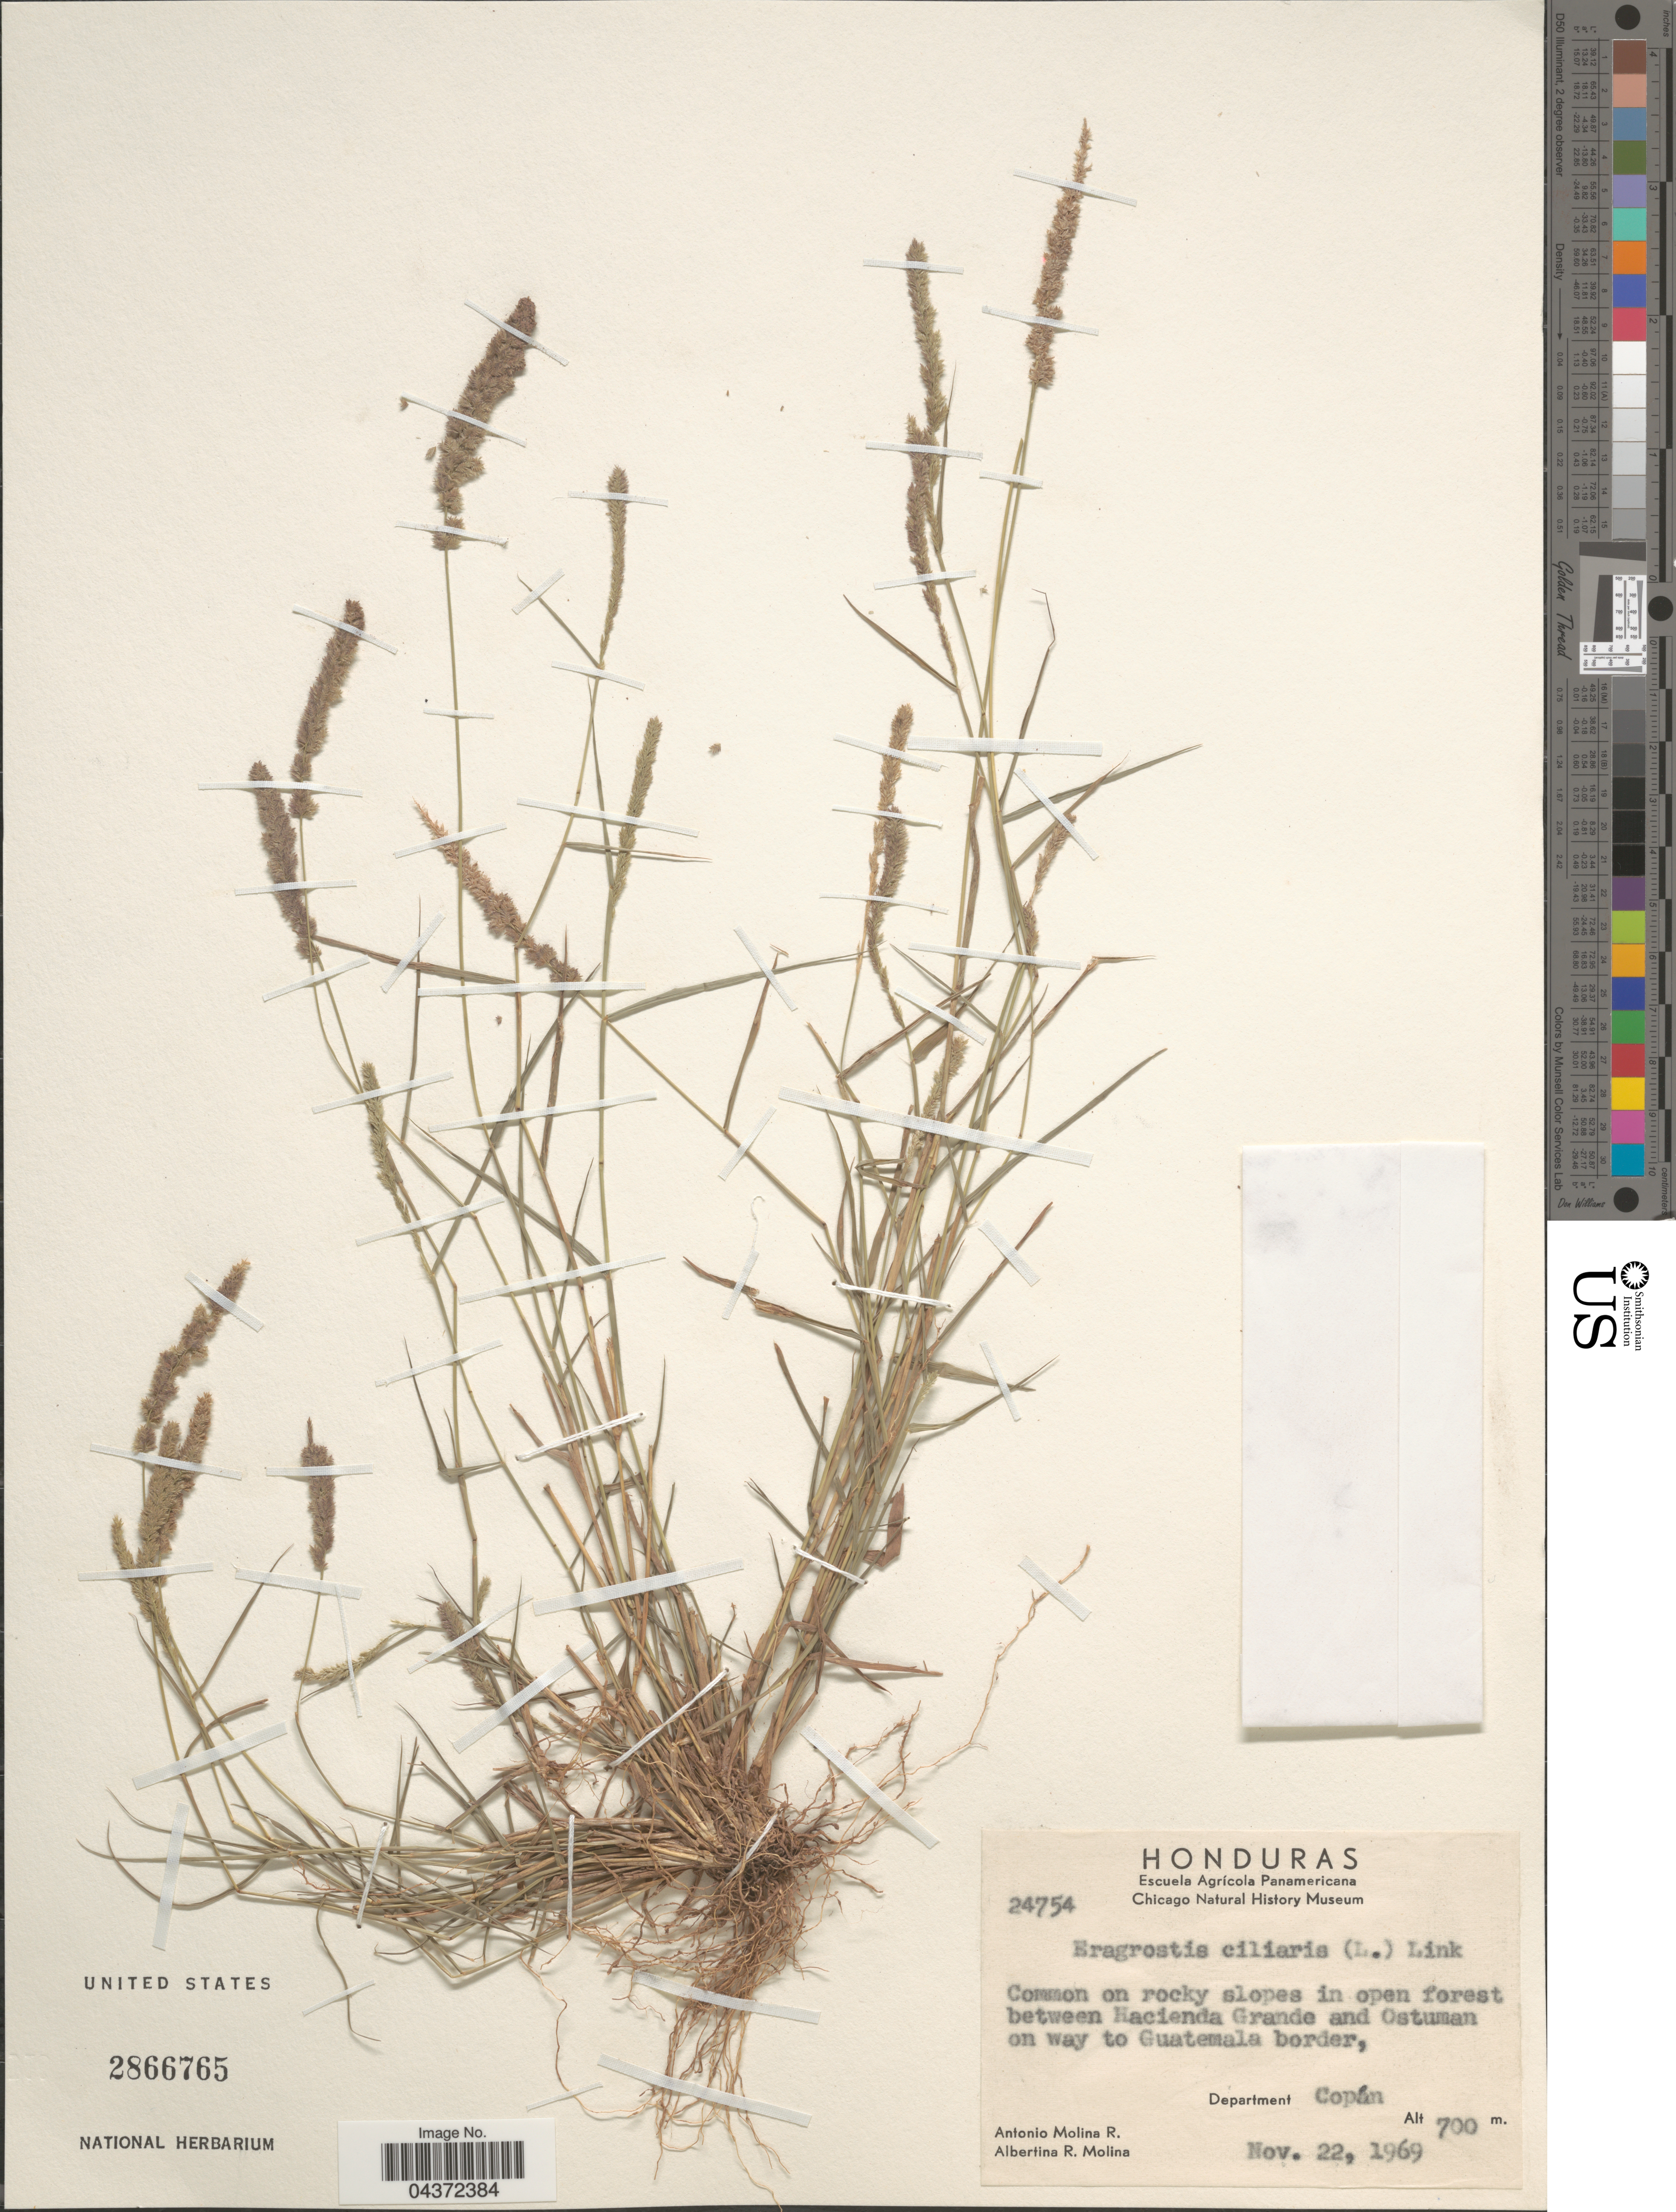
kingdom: Plantae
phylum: Tracheophyta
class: Liliopsida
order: Poales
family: Poaceae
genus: Eragrostis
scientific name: Eragrostis ciliaris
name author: (L.) R. Br.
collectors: A. Molina R. & A. R. Molina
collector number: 24754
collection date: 1969-11-22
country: Honduras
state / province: Copan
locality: Common on rocky slopes in open forest between Hacienda Grande and Ostuman on way to Guatemala border, Department Copán.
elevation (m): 700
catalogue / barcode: US 2866765